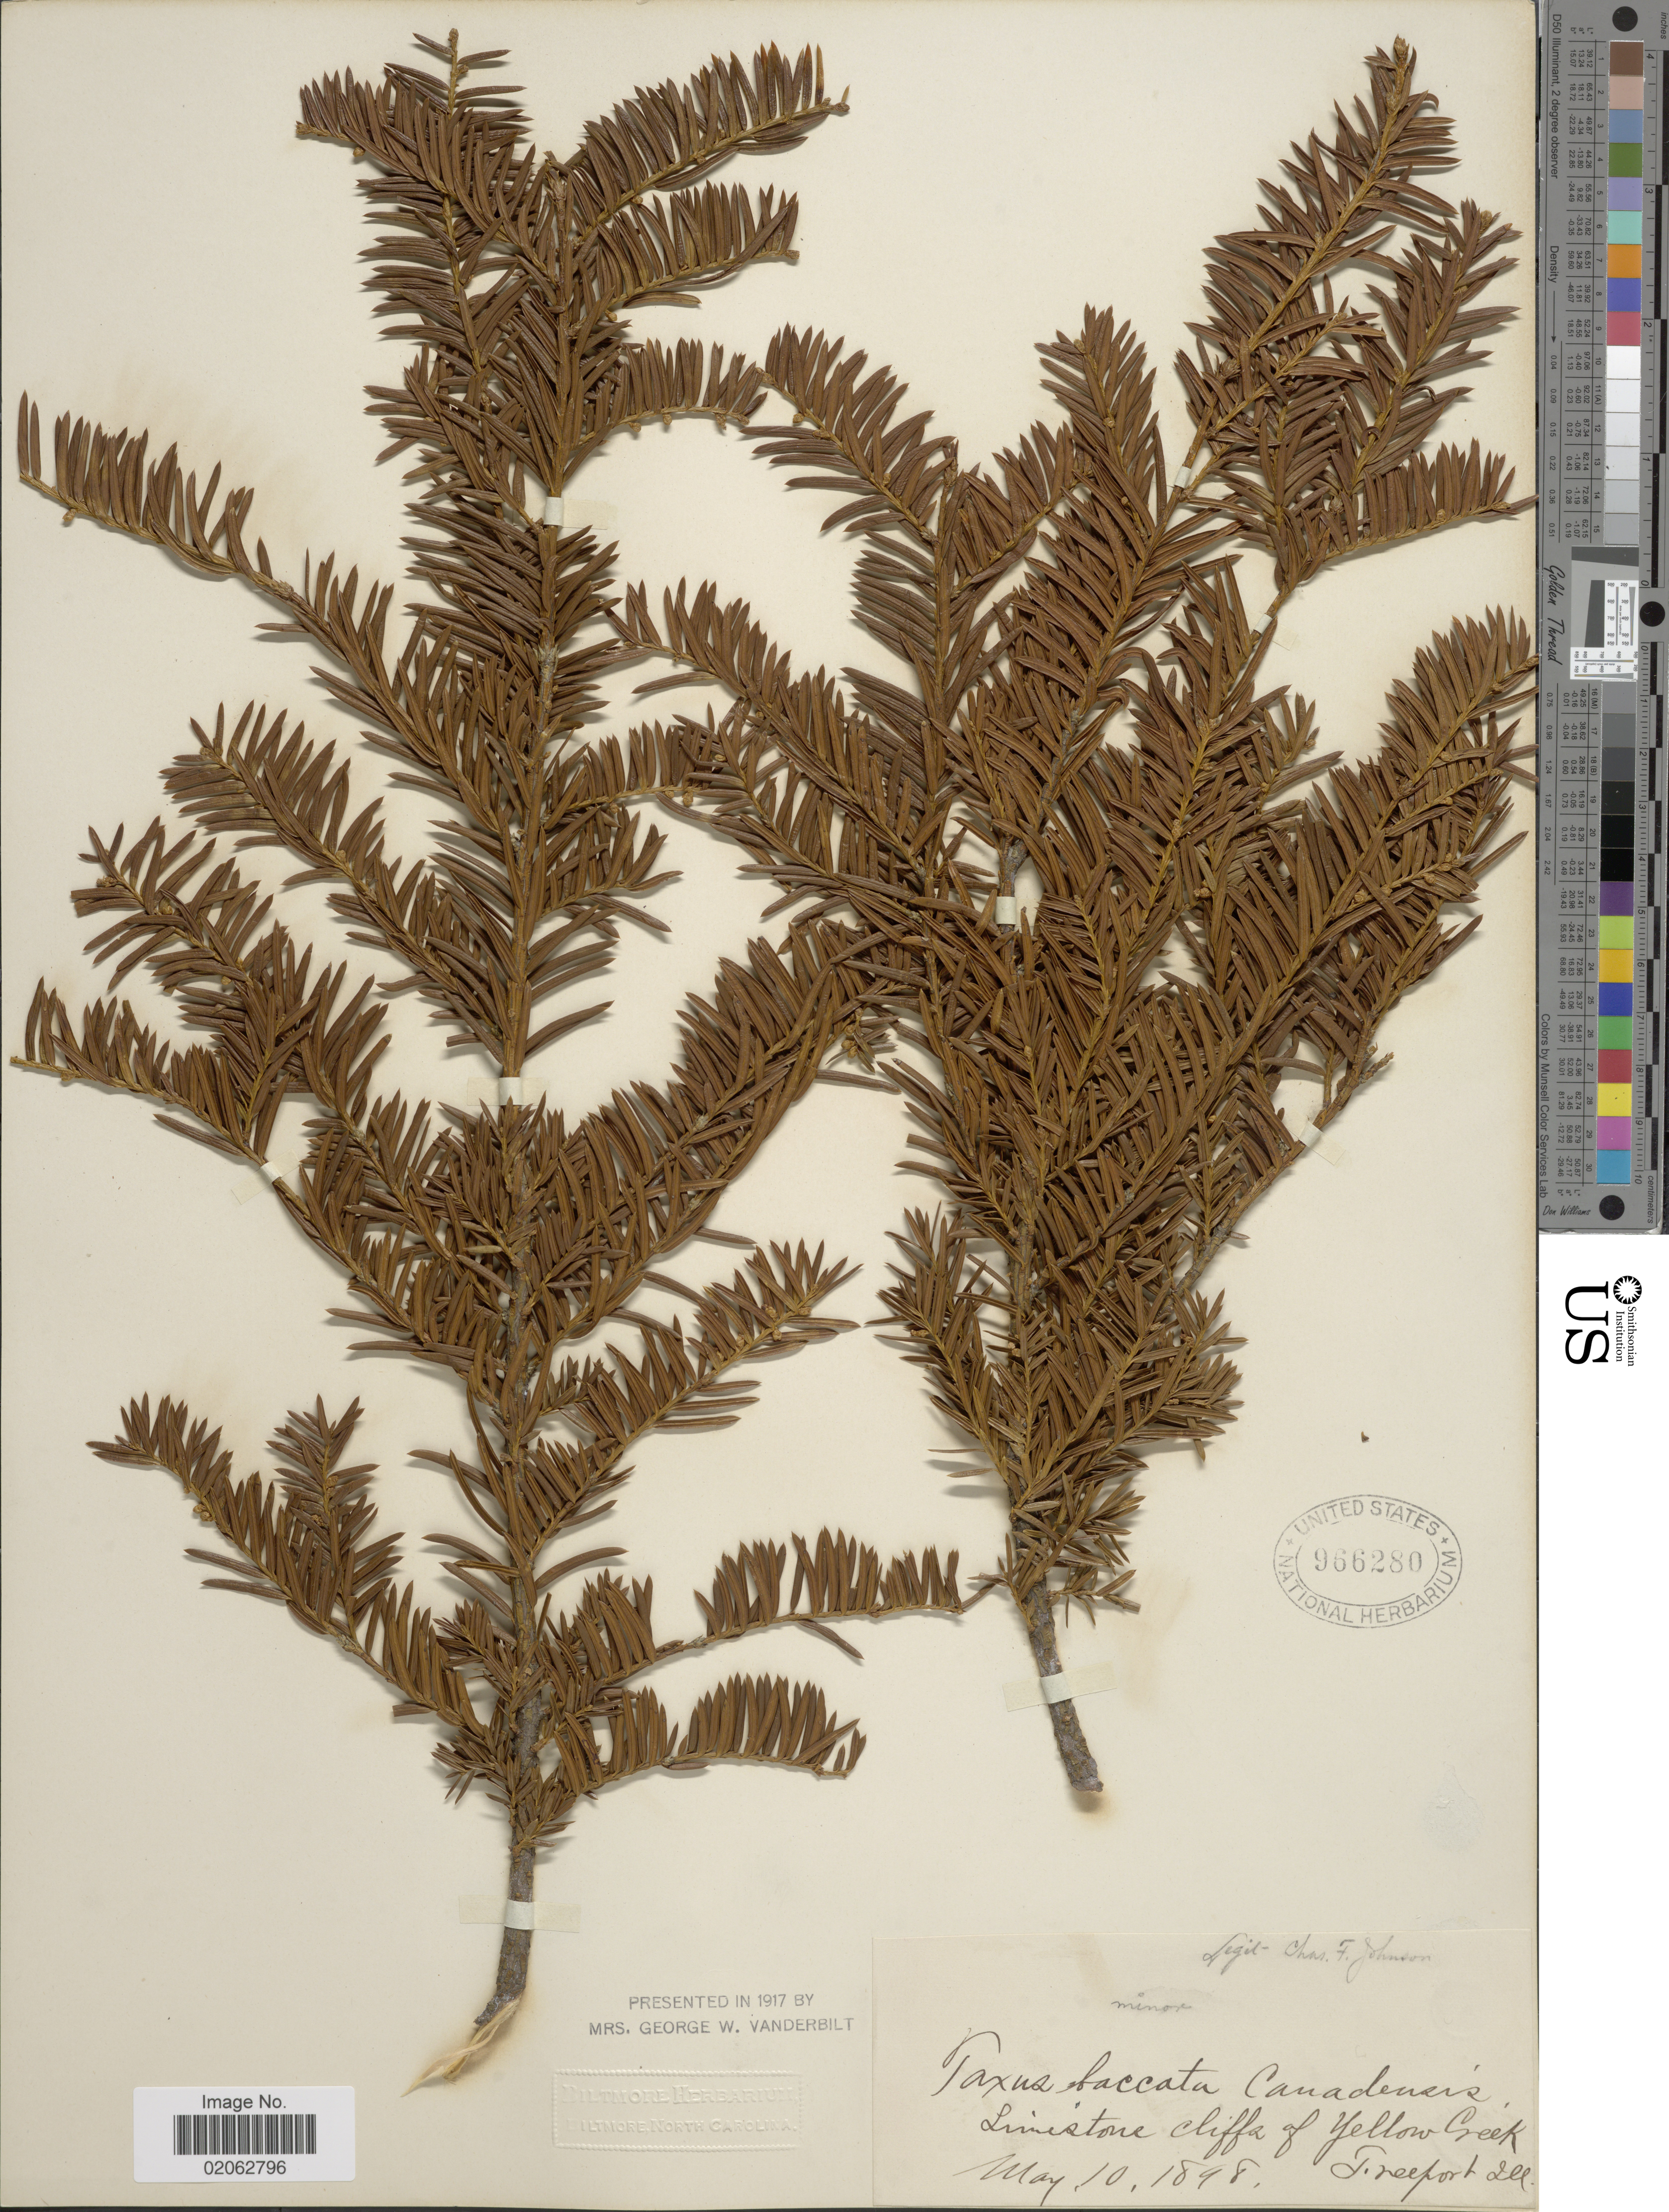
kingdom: Plantae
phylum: Tracheophyta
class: Pinopsida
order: Pinales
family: Taxaceae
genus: Taxus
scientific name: Taxus canadensis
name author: Marshall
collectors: C. Johnson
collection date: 1898-05-10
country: United States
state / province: Illinois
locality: Limestone cliffs of Yellow Creek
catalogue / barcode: US 966280